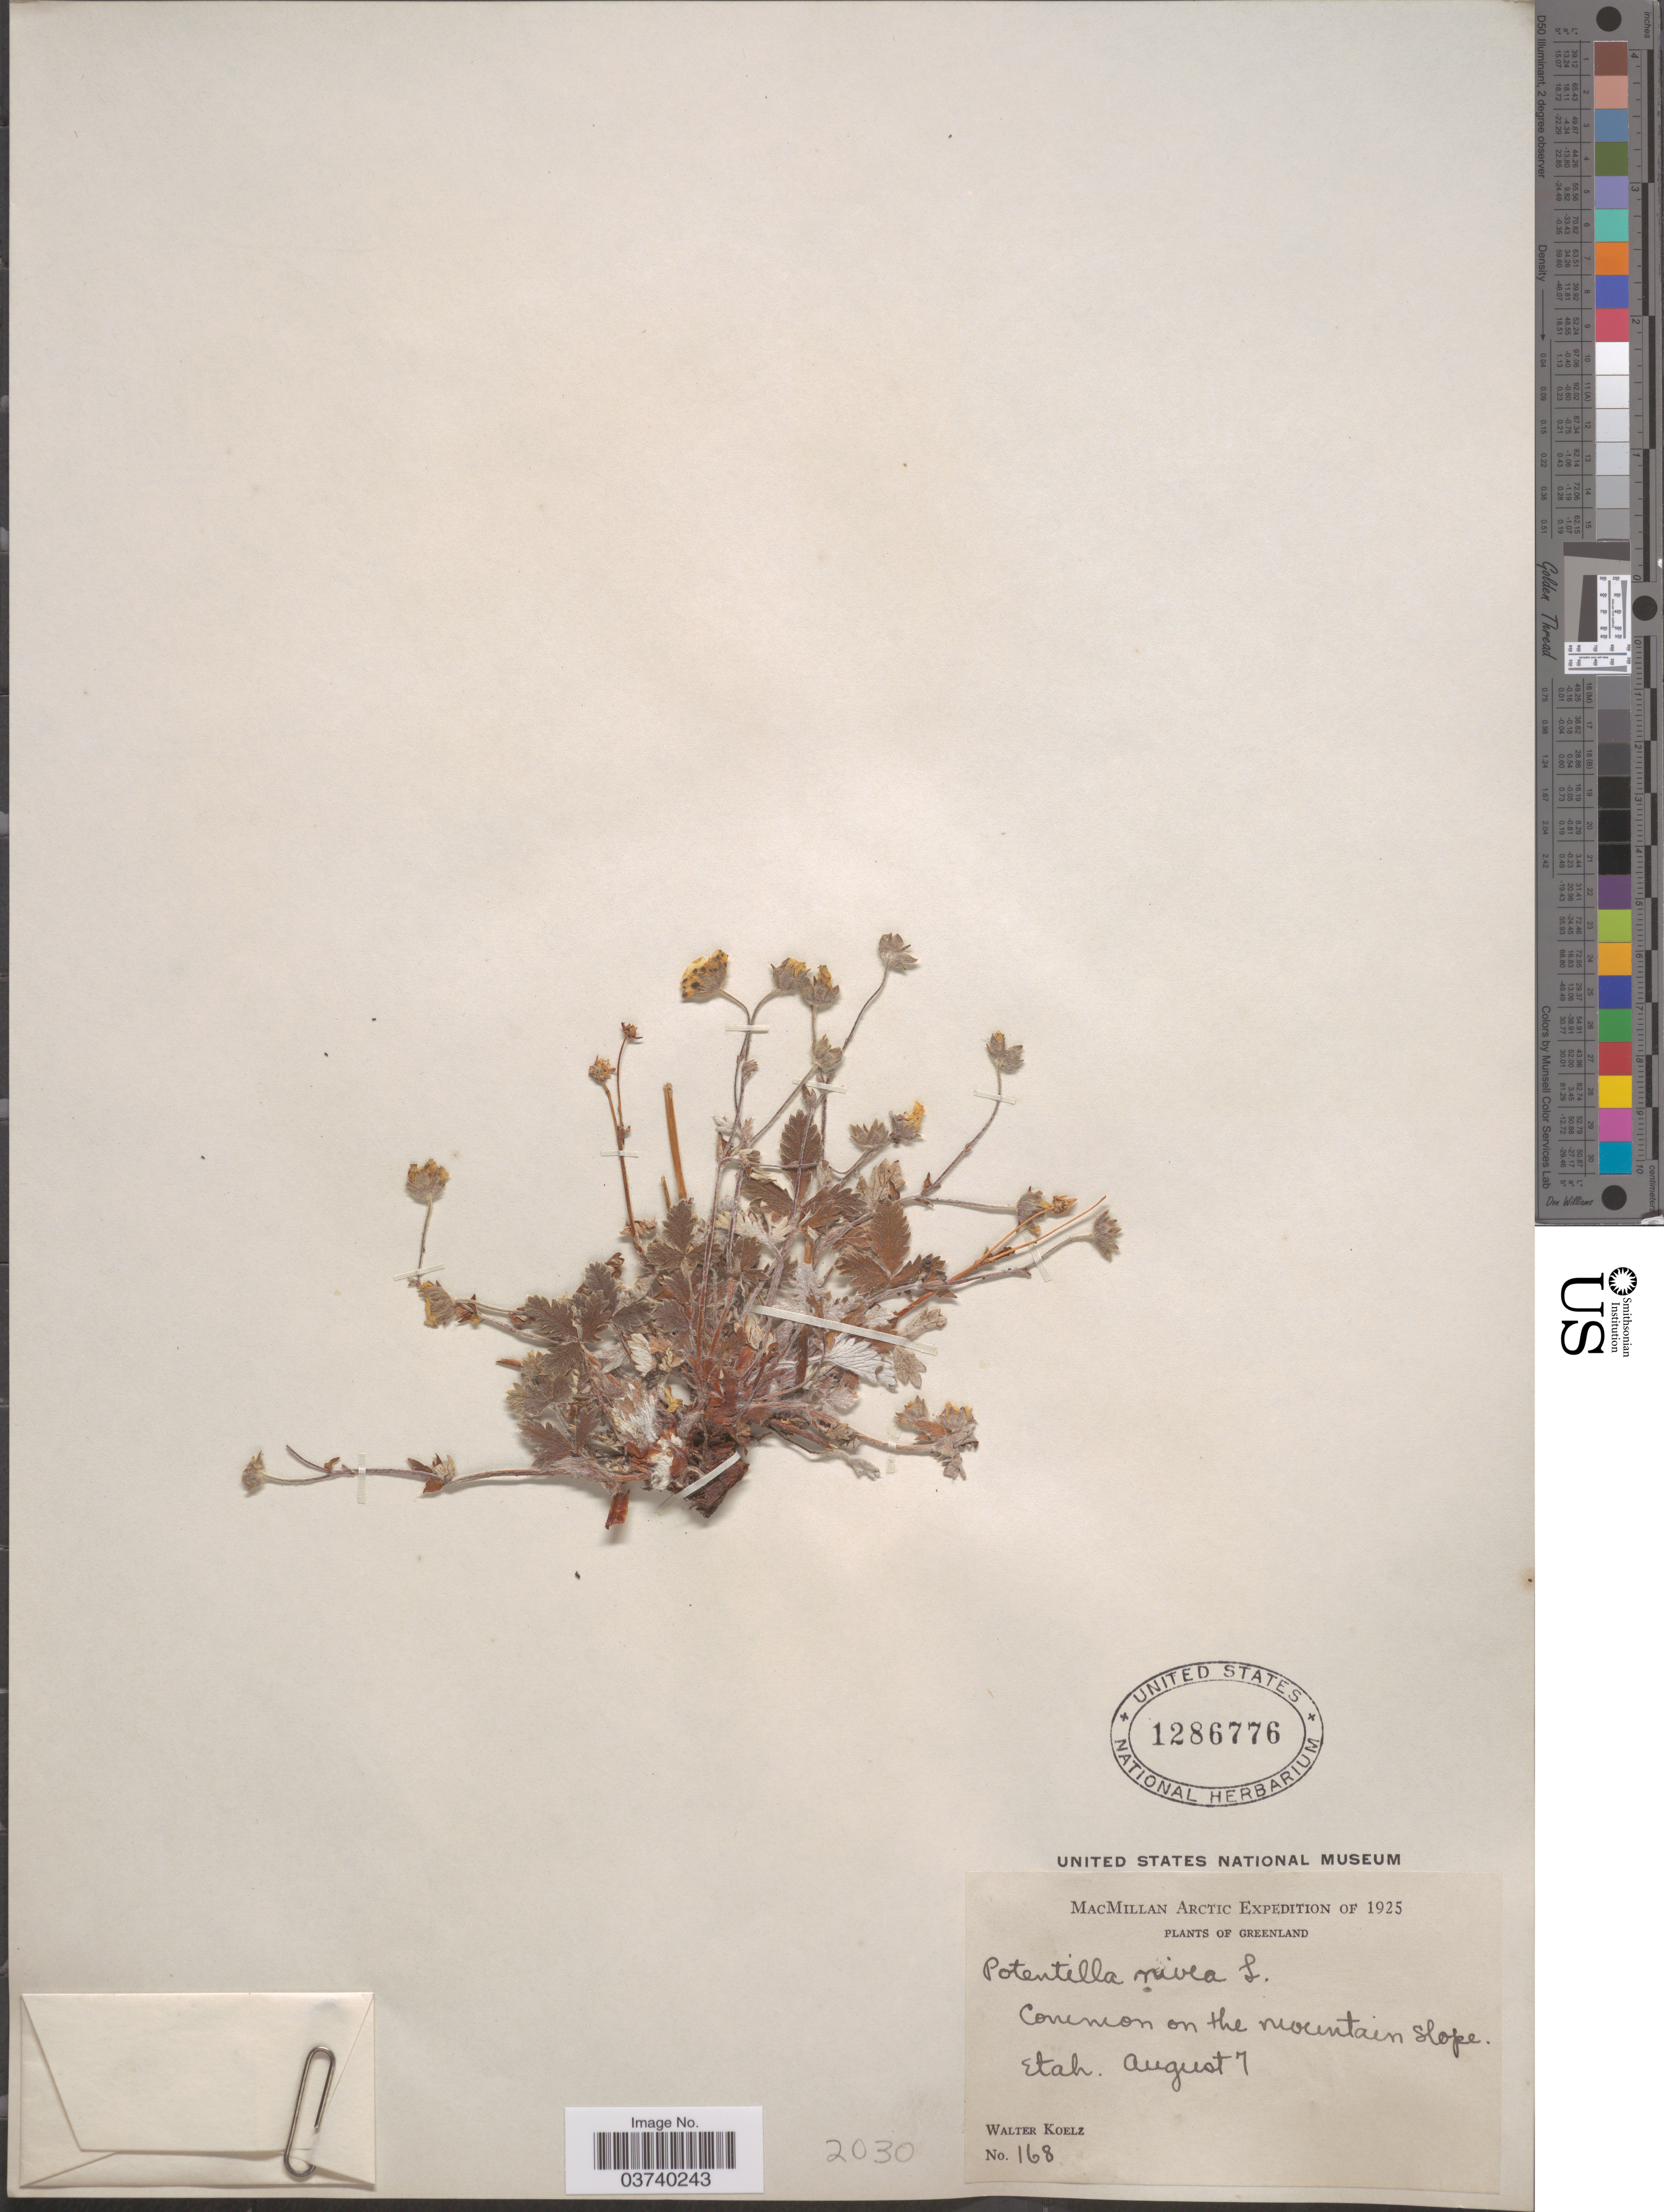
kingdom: Plantae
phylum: Tracheophyta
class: Magnoliopsida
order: Rosales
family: Rosaceae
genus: Potentilla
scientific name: Potentilla nivea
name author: L.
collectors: W. N. Koelz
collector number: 168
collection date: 1925-08-07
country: Greenland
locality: Mountain slope. Etah.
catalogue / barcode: US 1286776